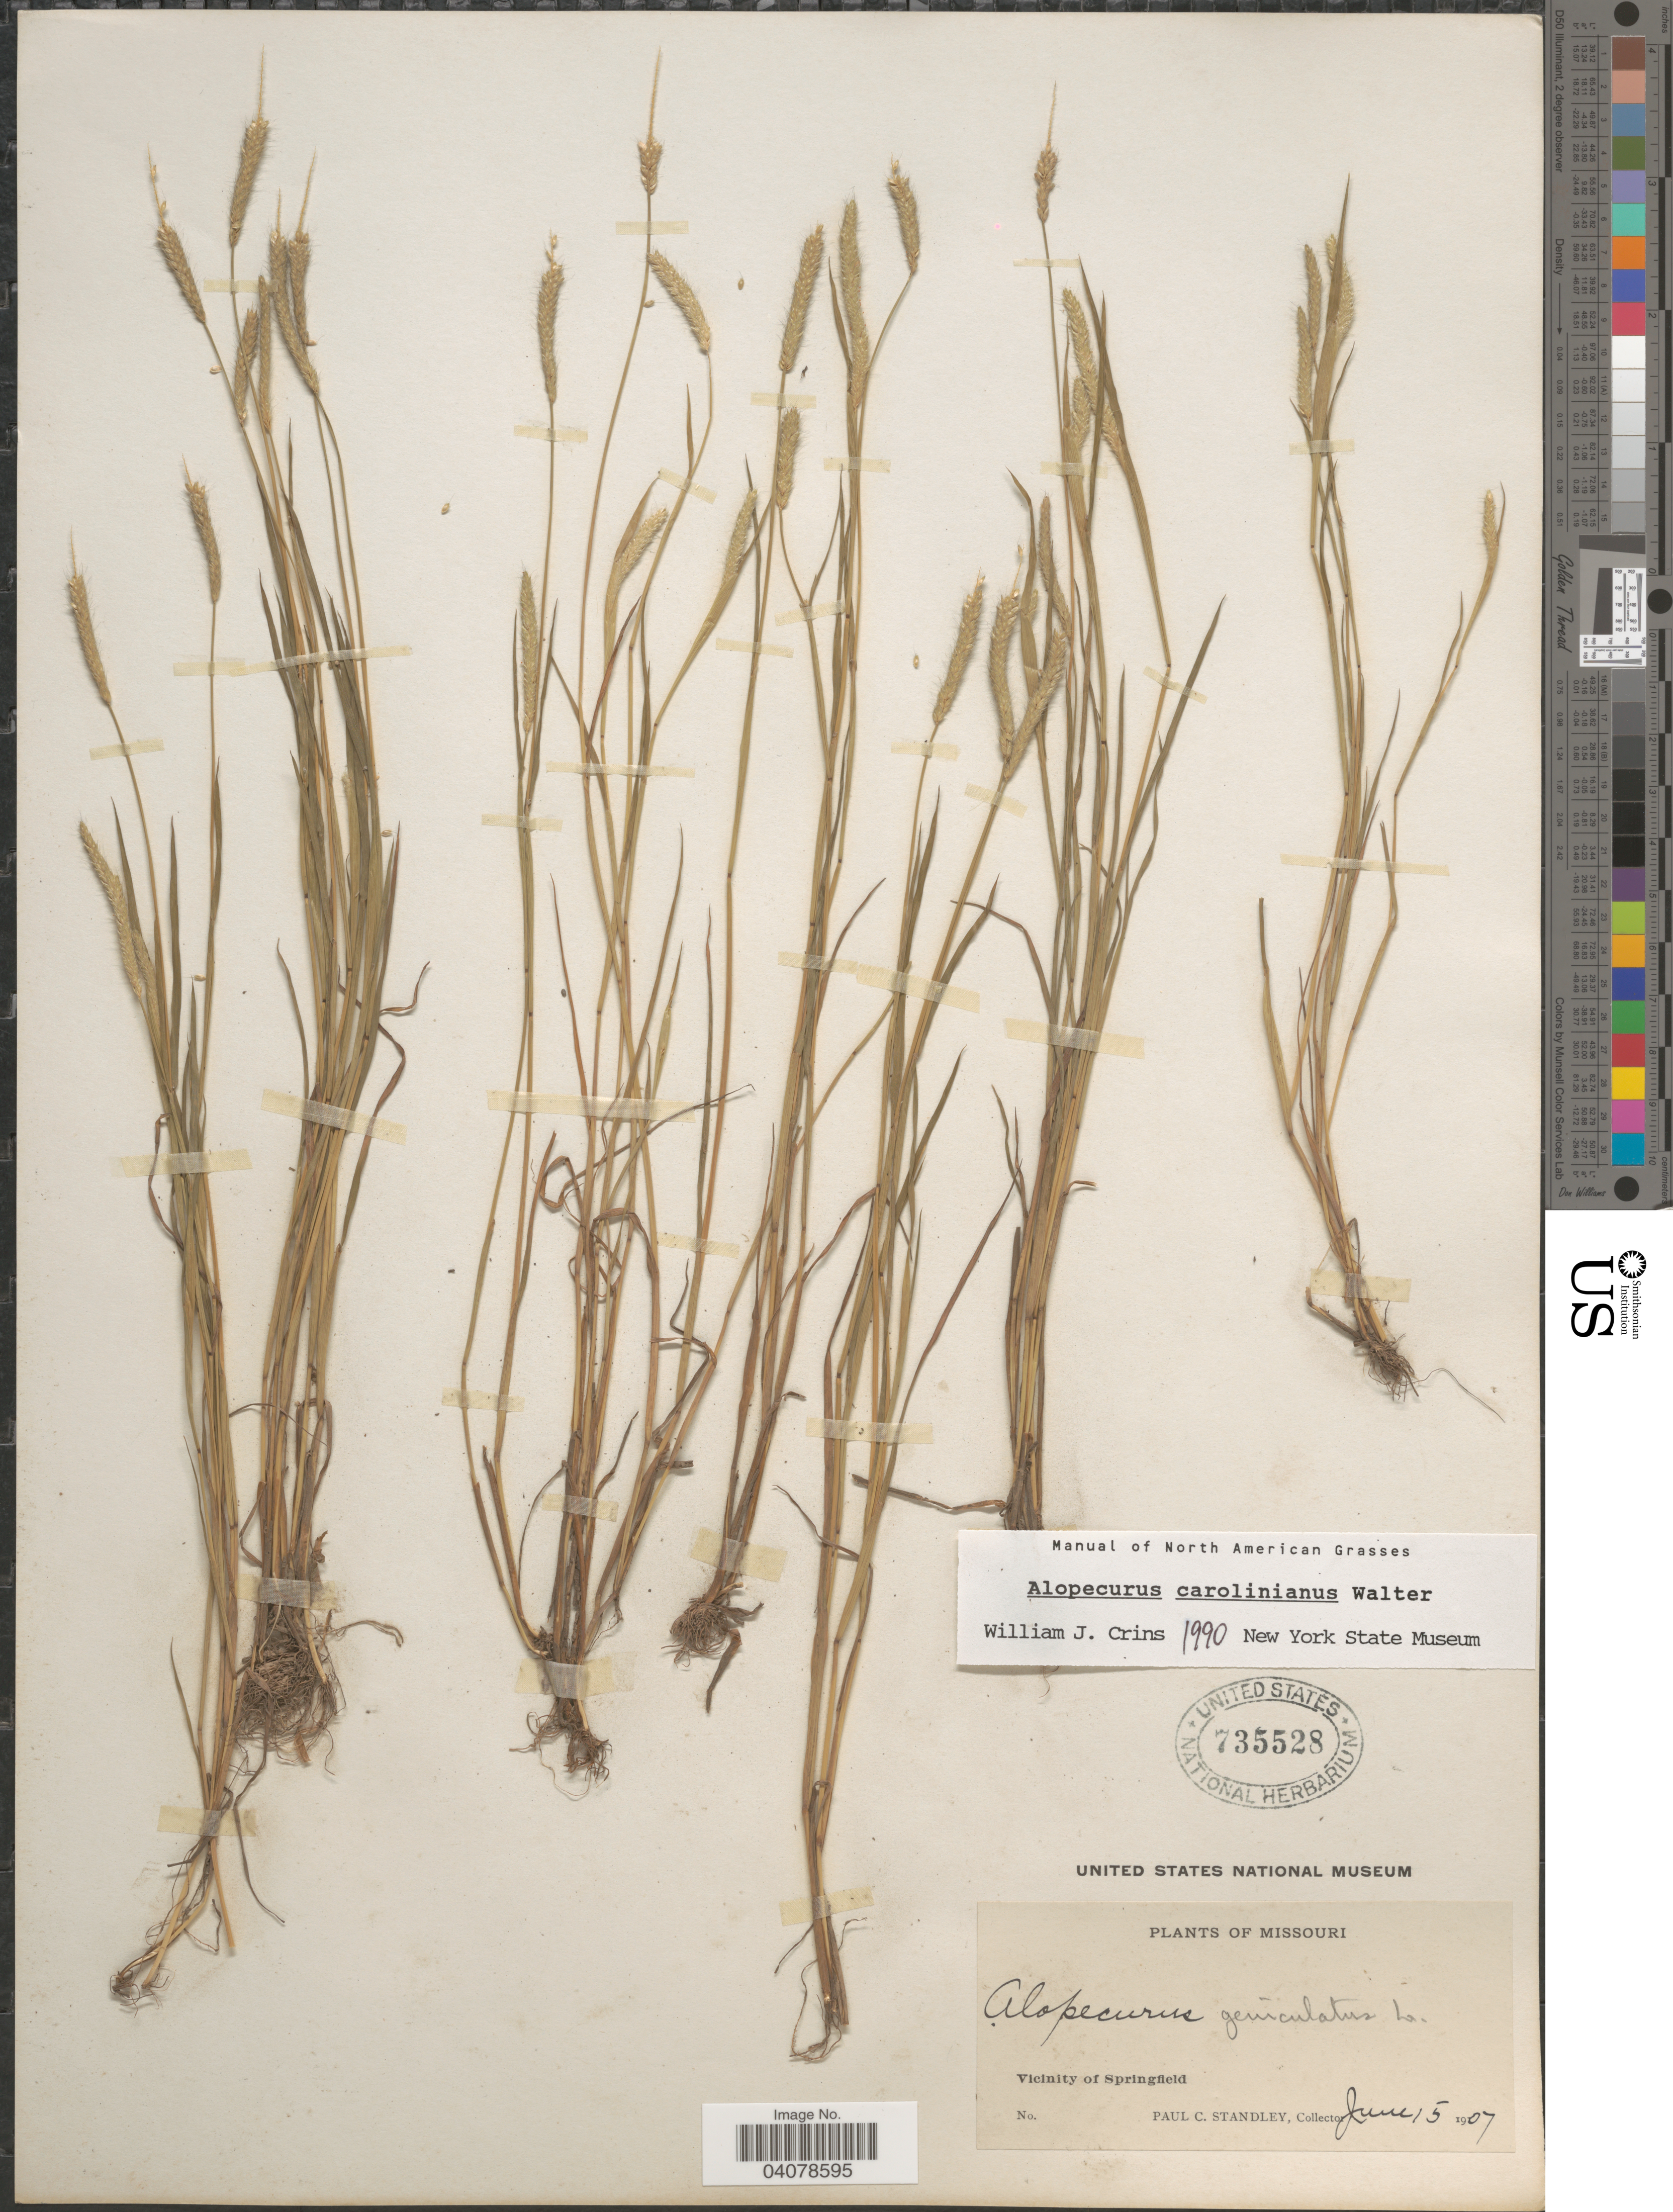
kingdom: Plantae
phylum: Tracheophyta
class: Liliopsida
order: Poales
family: Poaceae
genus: Alopecurus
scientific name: Alopecurus carolinianus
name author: Walter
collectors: P. C. Standley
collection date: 1907-06-15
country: United States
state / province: Missouri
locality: Vicinity of Springfield.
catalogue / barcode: US 735528